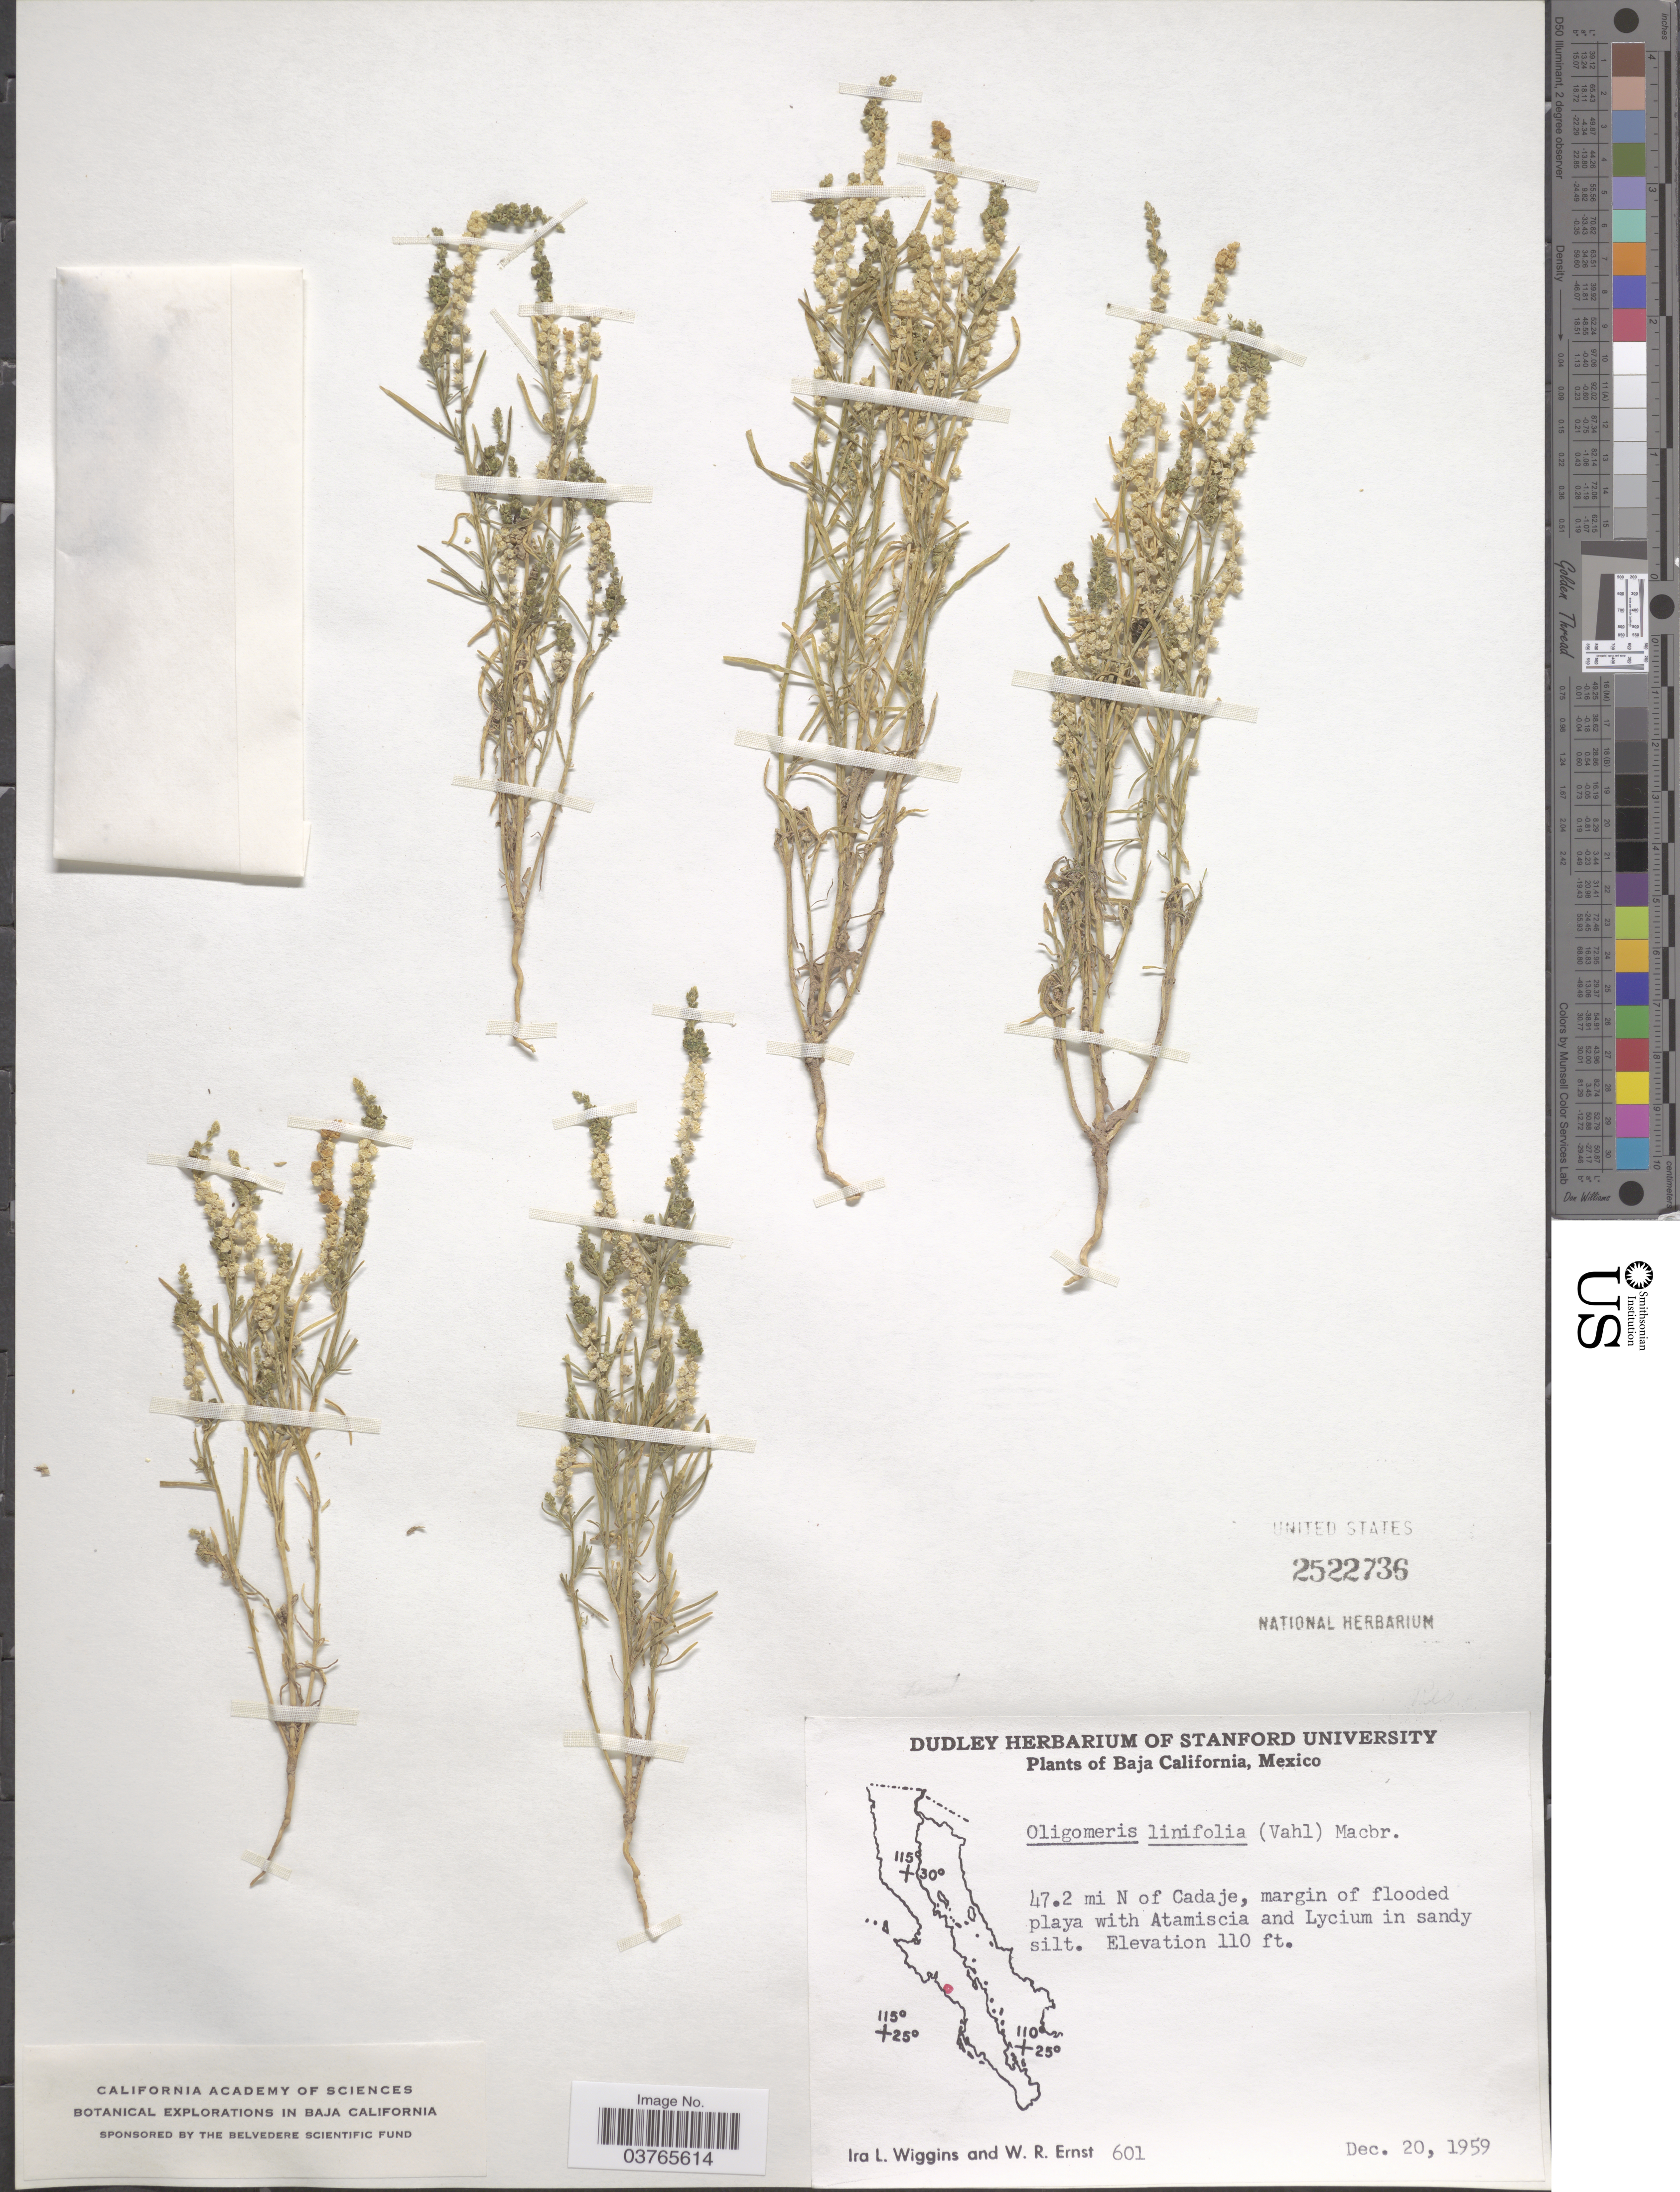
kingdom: Plantae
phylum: Tracheophyta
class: Magnoliopsida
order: Brassicales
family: Resedaceae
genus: Oligomeris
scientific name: Oligomeris linifolia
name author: (Vahl) J.F. Macbr.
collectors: I. L. Wiggins & W. R. Ernst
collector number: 601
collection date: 1959-12-20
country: Mexico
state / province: Baja California Sur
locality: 47.2 mi N of Cadaje.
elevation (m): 34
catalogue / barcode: US 2522736